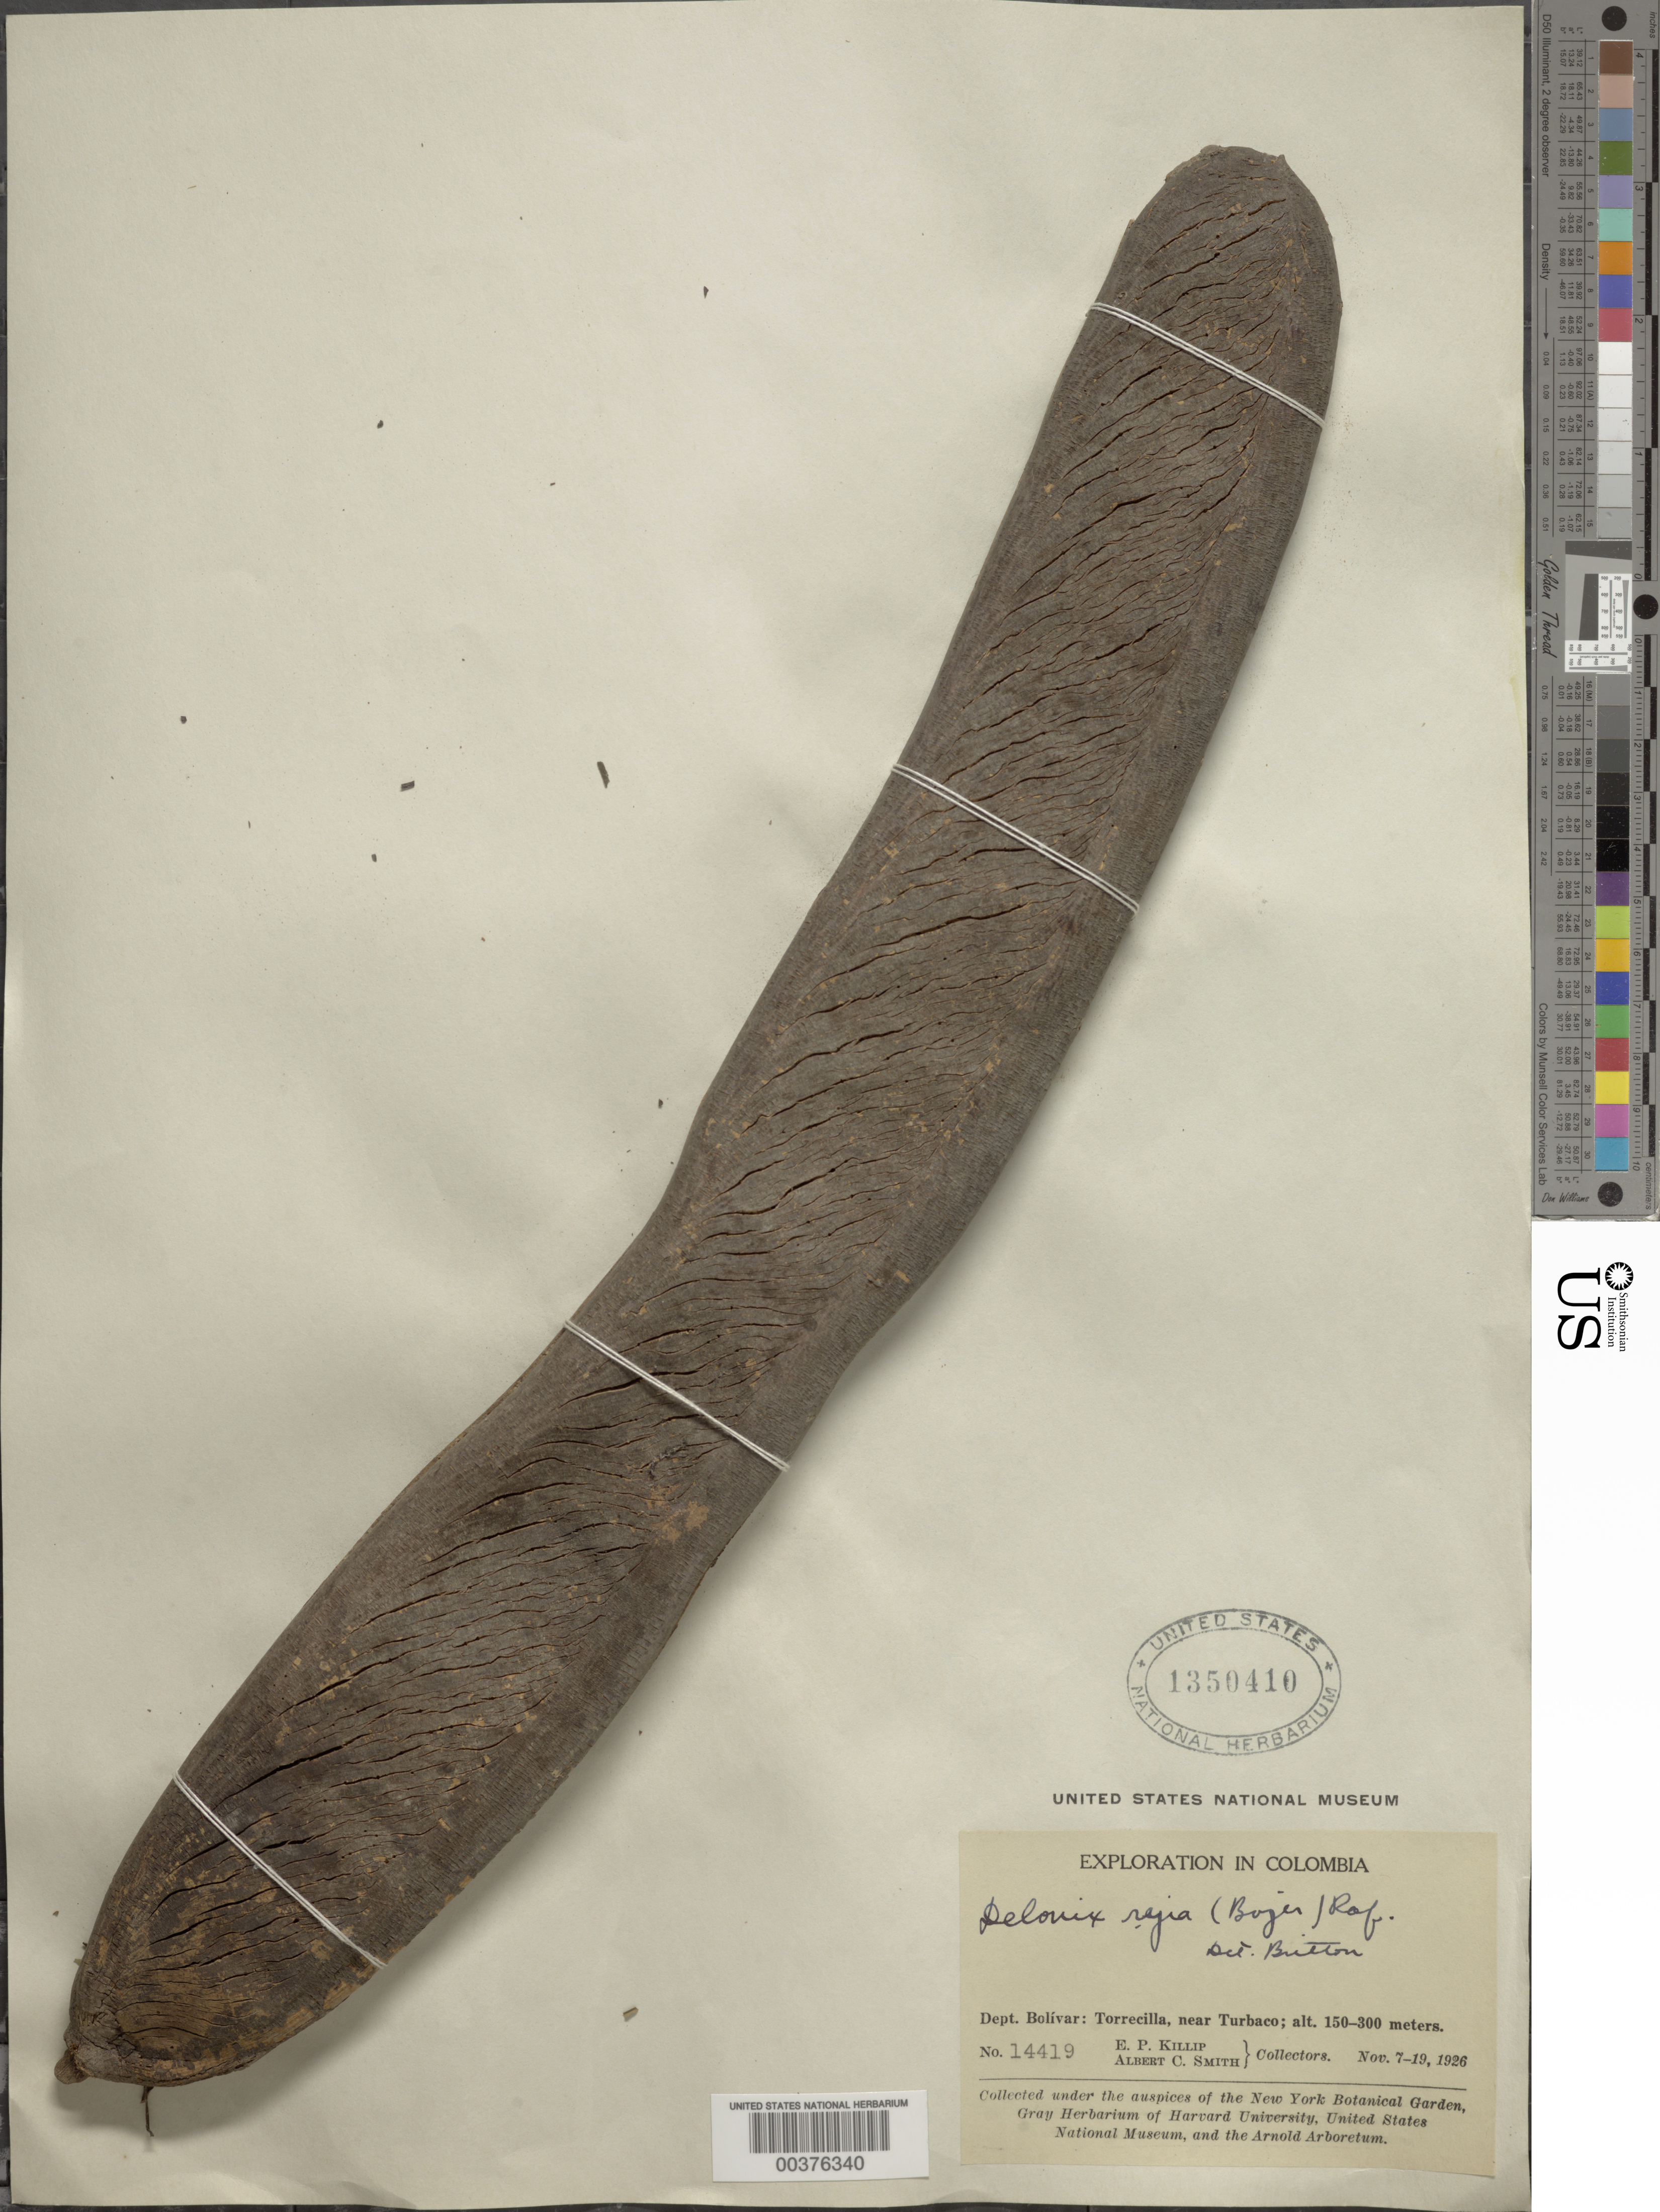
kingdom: Plantae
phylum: Tracheophyta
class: Magnoliopsida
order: Fabales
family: Fabaceae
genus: Delonix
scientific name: Delonix regia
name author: (Bojer ex Hook.) Raf.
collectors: E. P. Killip & A. C. Smith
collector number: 14419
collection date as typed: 07 Nov 1926 to 19 Nov 1926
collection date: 1926-11-07/1926-11-19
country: Colombia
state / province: Bolívar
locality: Torrecilla near Turbaco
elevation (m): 150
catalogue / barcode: US 1350410